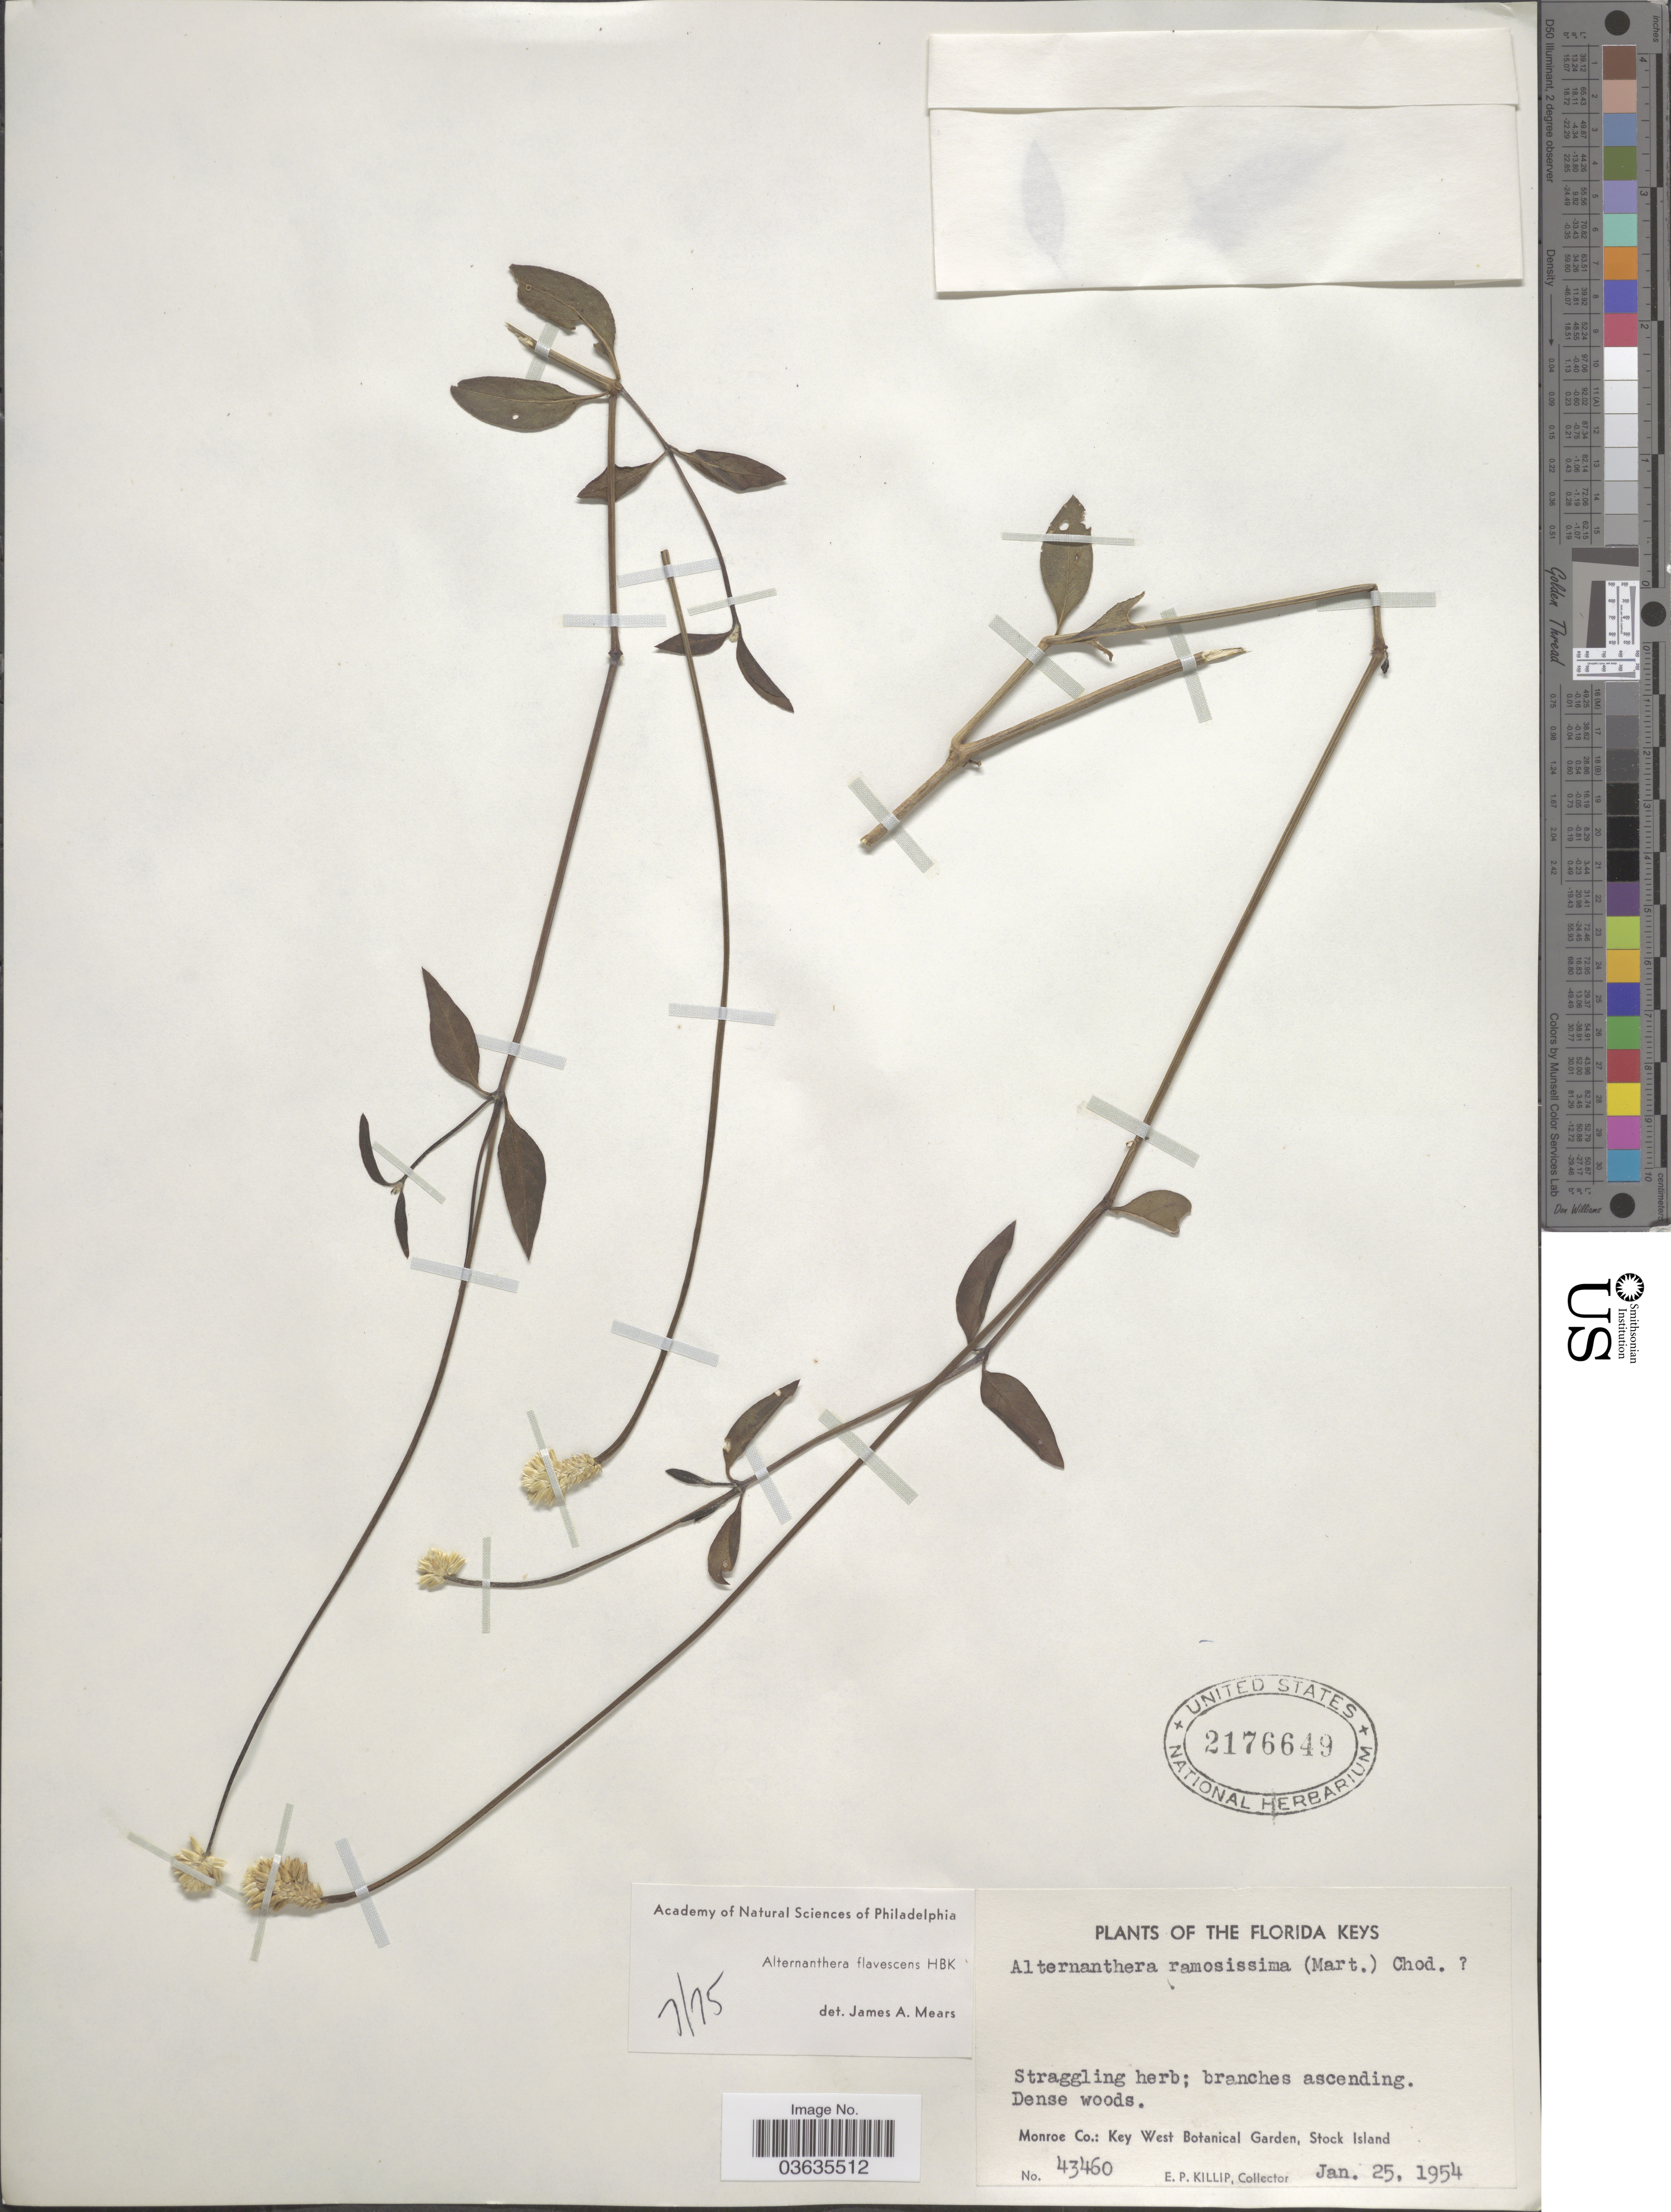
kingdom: Plantae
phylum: Tracheophyta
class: Magnoliopsida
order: Caryophyllales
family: Amaranthaceae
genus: Alternanthera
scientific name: Alternanthera flavescens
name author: Kunth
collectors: E. P. Killip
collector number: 43460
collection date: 1954-01-25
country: United States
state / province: Florida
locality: The Florida Keys. Monroe Co.: Key West Botanical Garden, Stock Island.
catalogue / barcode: US 2176649